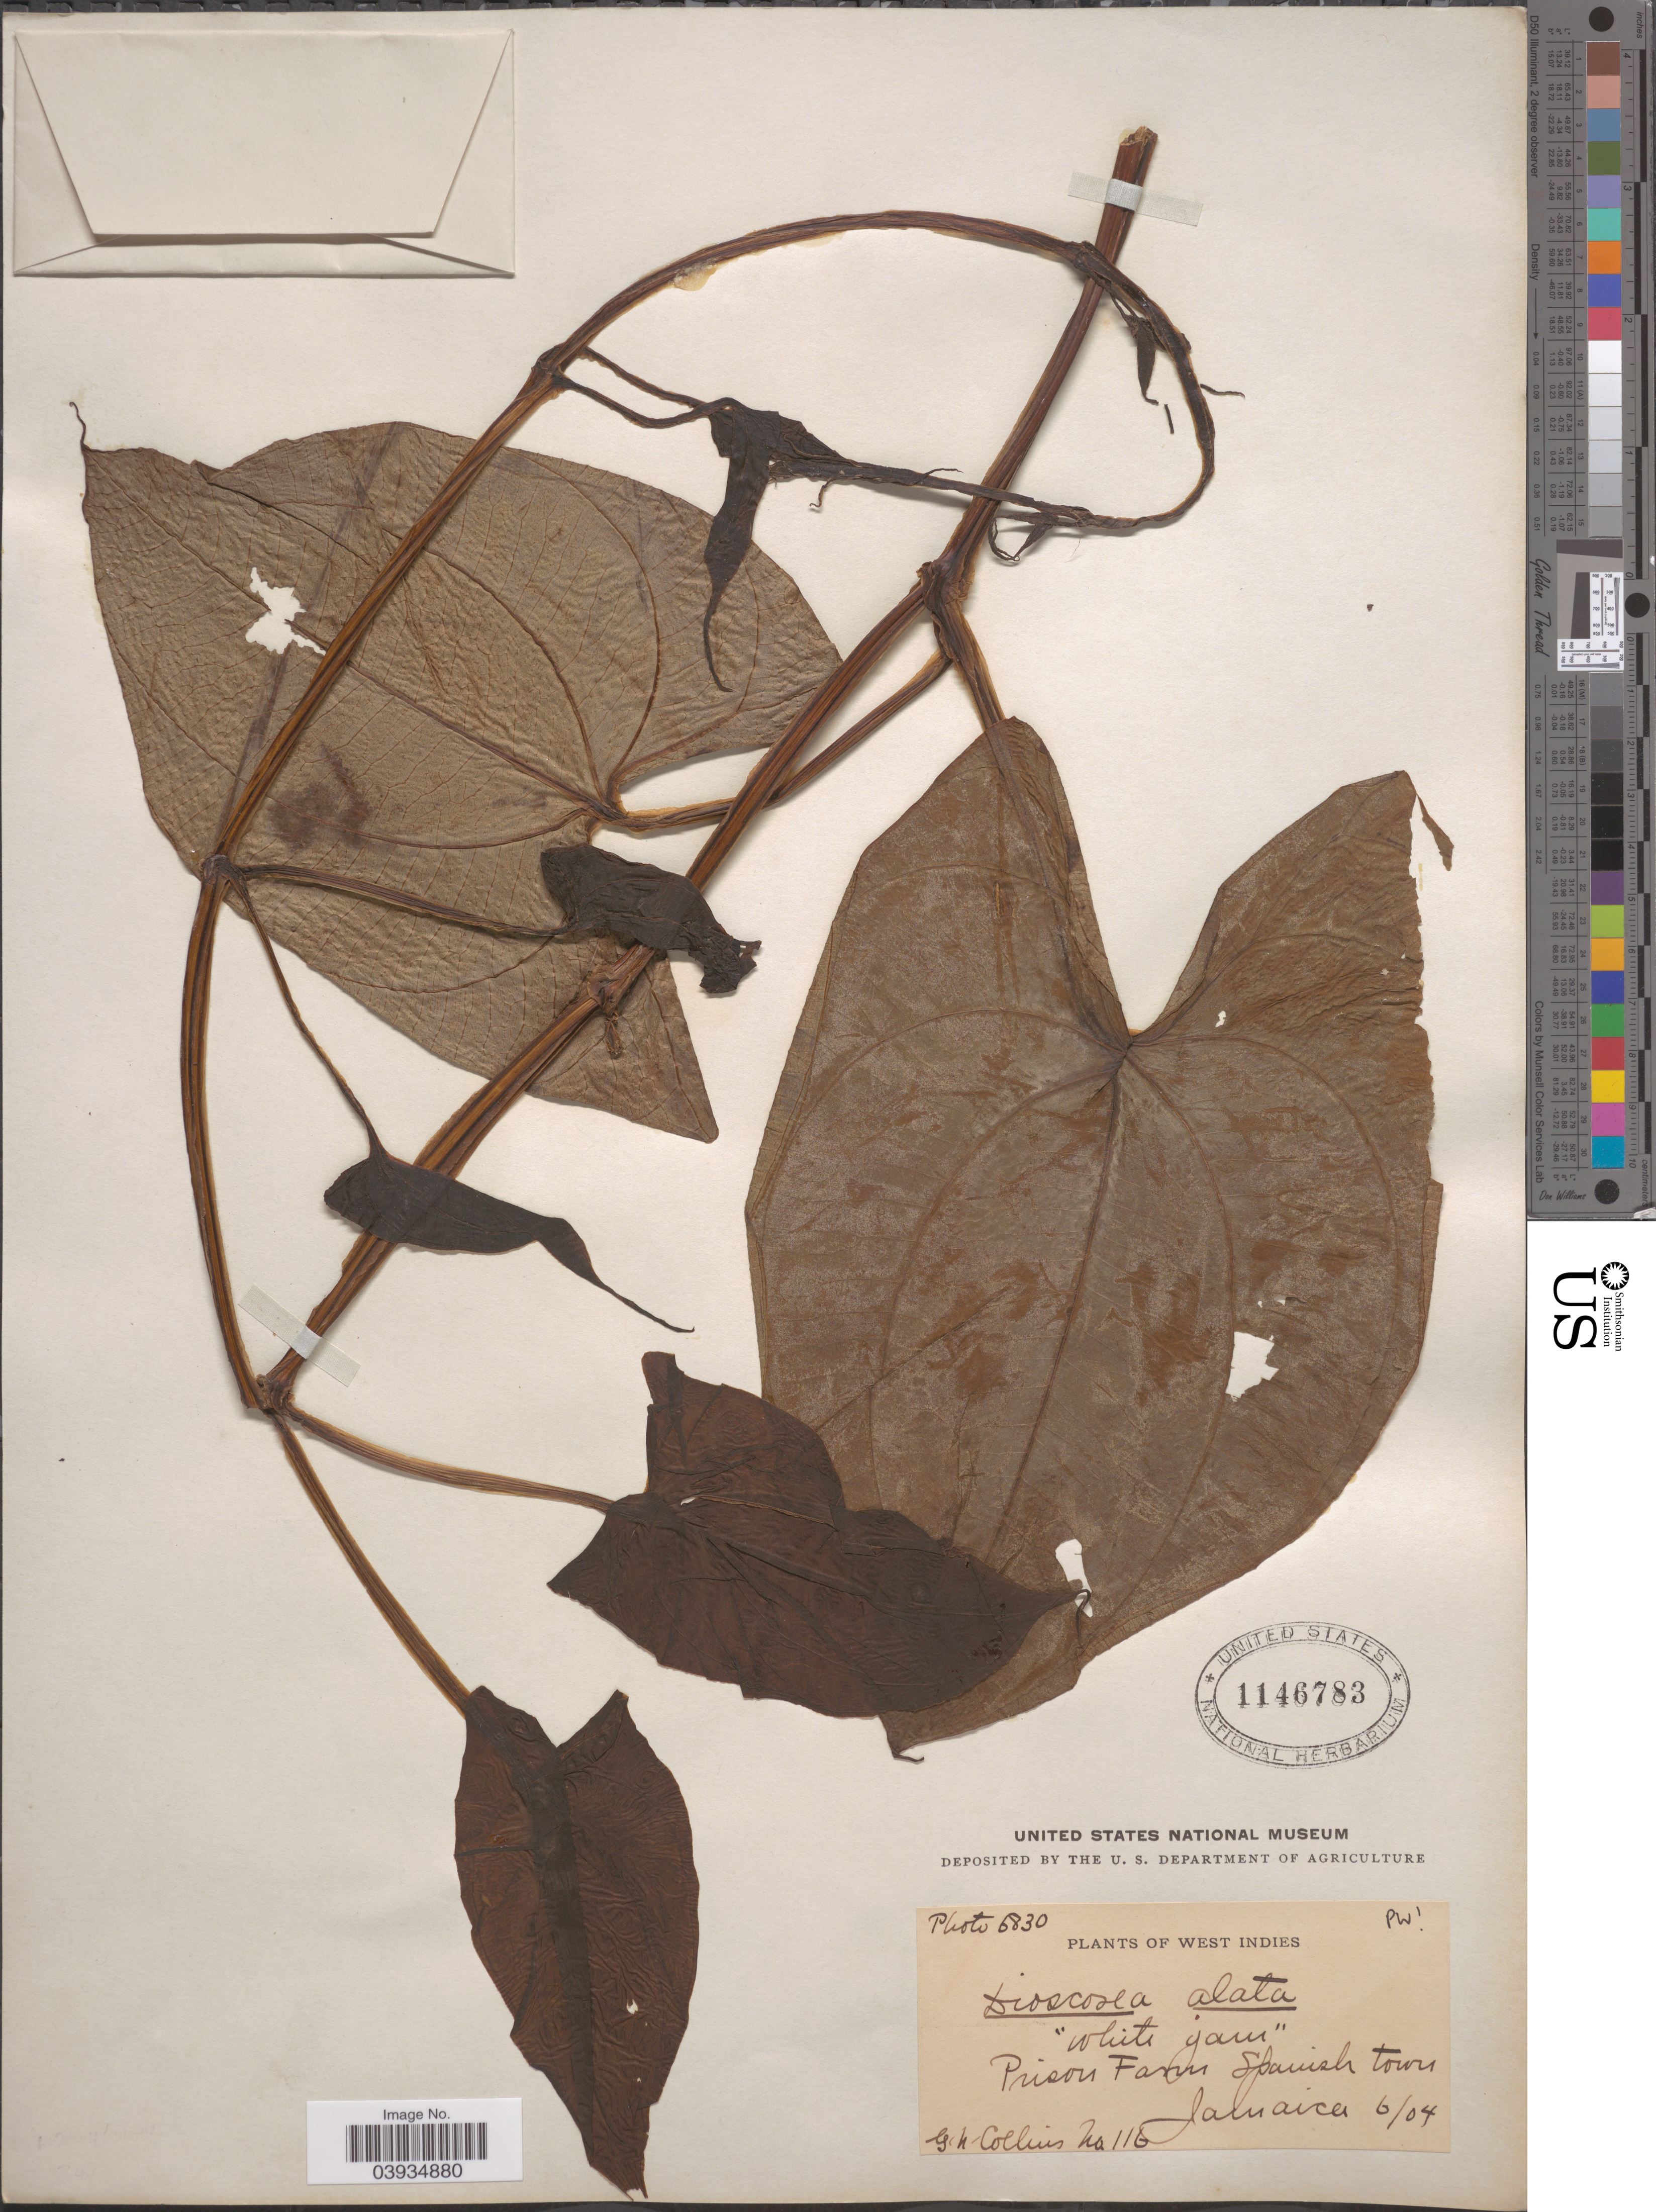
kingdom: Plantae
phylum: Tracheophyta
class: Liliopsida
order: Dioscoreales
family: Dioscoreaceae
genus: Dioscorea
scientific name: Dioscorea alata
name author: L.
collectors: G. Collins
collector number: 116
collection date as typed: Transcribed d/m/y: /6/4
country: Jamaica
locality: Prison Farm Spanish Town.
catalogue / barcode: US 1146783